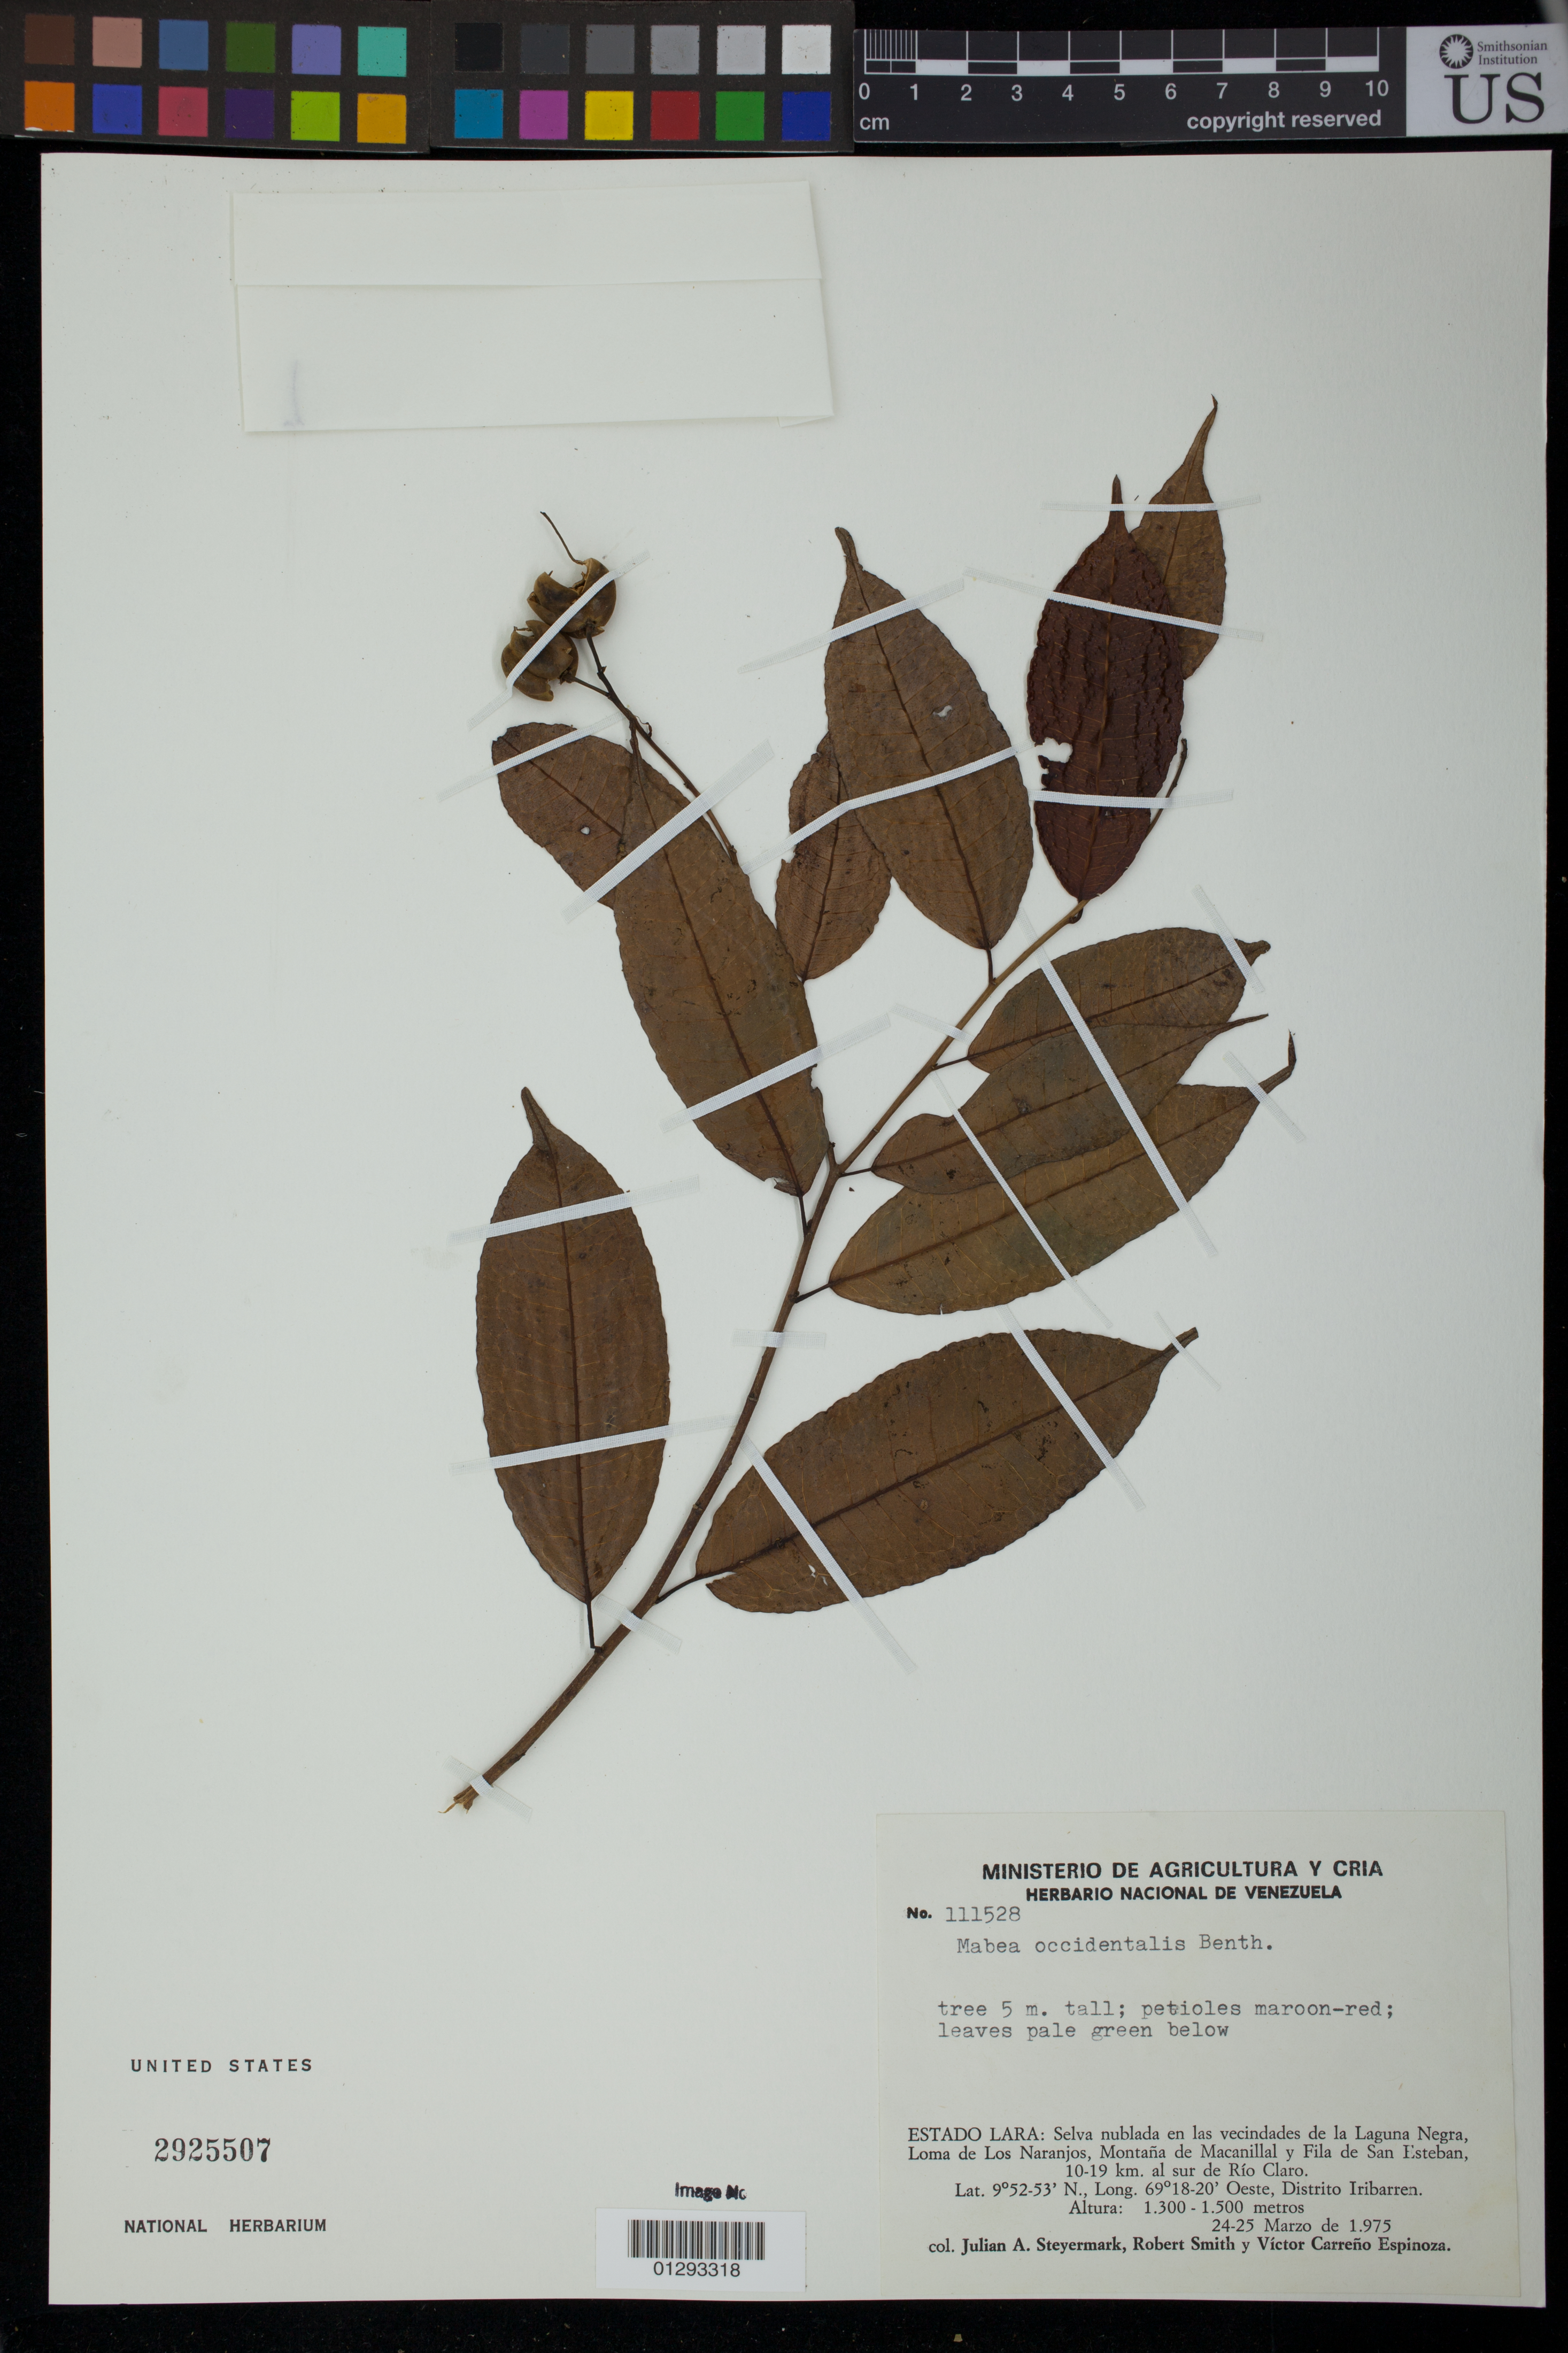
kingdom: Plantae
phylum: Tracheophyta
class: Magnoliopsida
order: Malpighiales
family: Euphorbiaceae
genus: Mabea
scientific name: Mabea occidentalis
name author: Benth.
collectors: J. Steyermark, R. Smith & V. Espinoza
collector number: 111528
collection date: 1975-03-24/1975-03-25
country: Venezuela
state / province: Lara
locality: vecindades de la Laguna Negra, Loma de Los Naranjos, Montana de Macanillal y Fila de San Estaban, 10-19 km. al sur de Rio Claro. Distrito Iribarren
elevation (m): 1300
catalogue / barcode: US 2925507